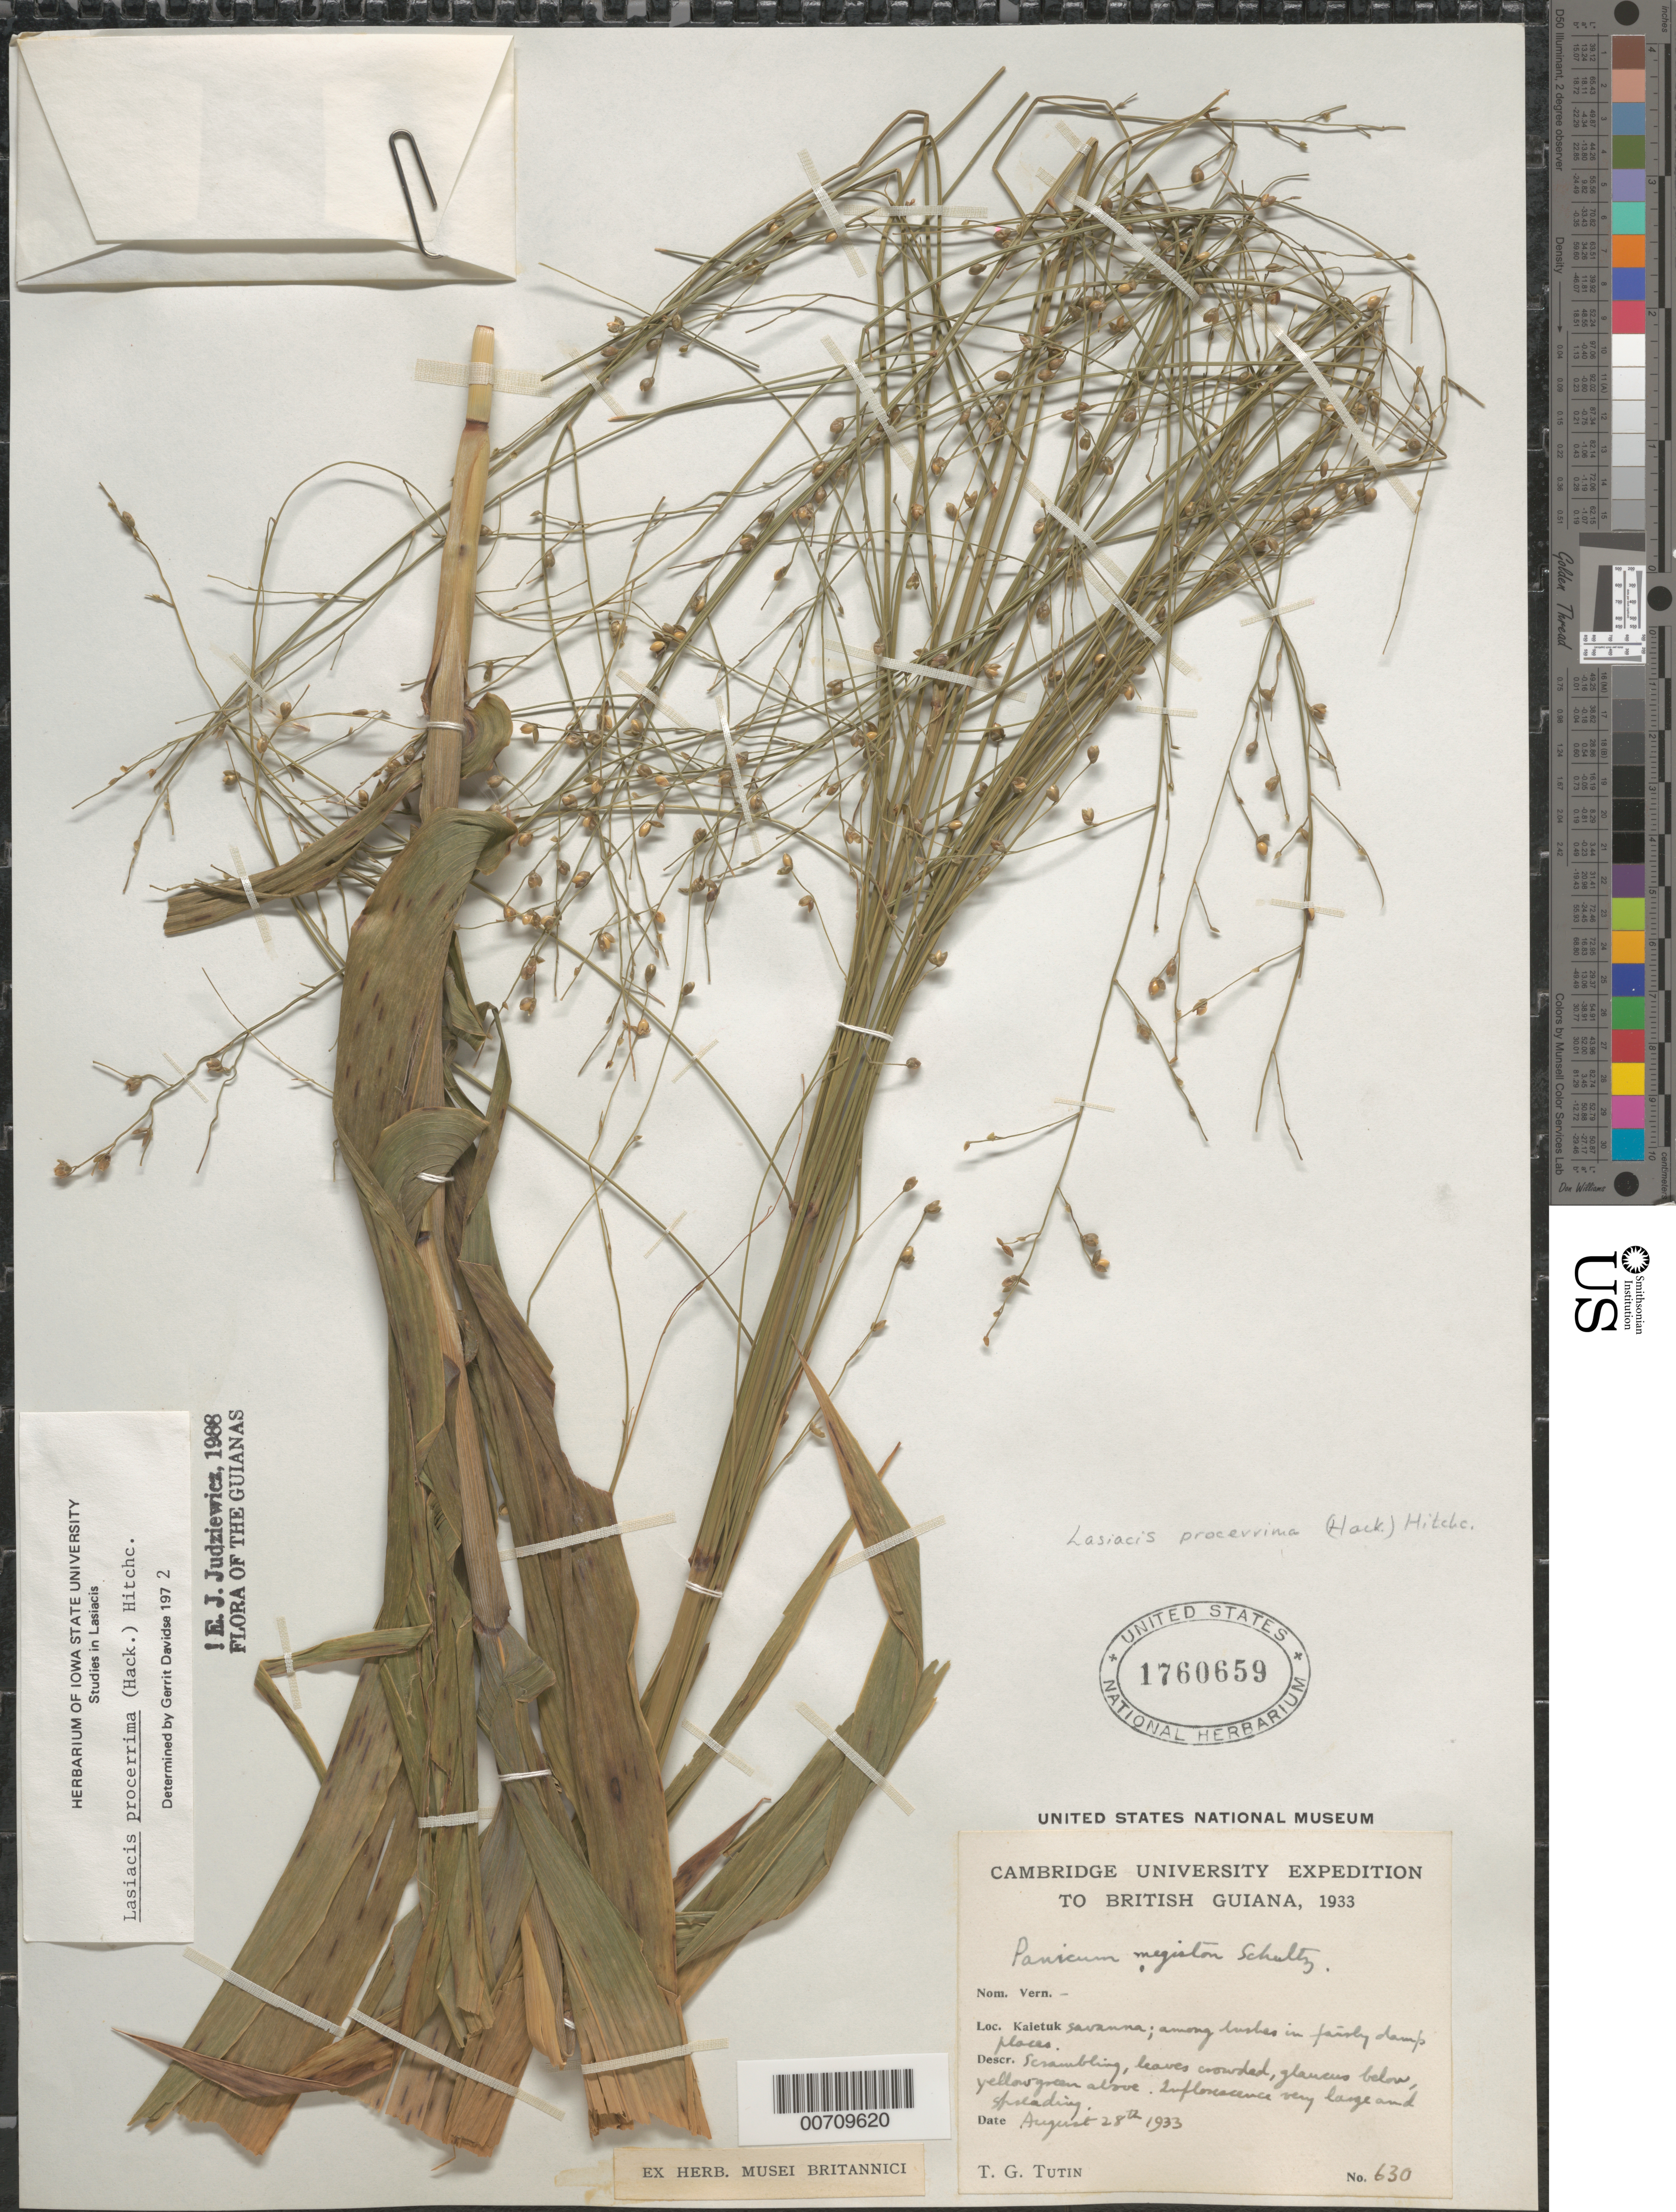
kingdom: Plantae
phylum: Tracheophyta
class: Liliopsida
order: Poales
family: Poaceae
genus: Lasiacis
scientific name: Lasiacis procerrima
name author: (Hack.) Hitchc.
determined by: Davidse, Gerrit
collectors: T. G. Tutin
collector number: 630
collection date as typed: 28-Aug-33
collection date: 1933-08-28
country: Guyana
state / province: Potaro-Siparuni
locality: Kaieteur Savanna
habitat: Among bushes in fairly damp places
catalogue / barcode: US 1760659